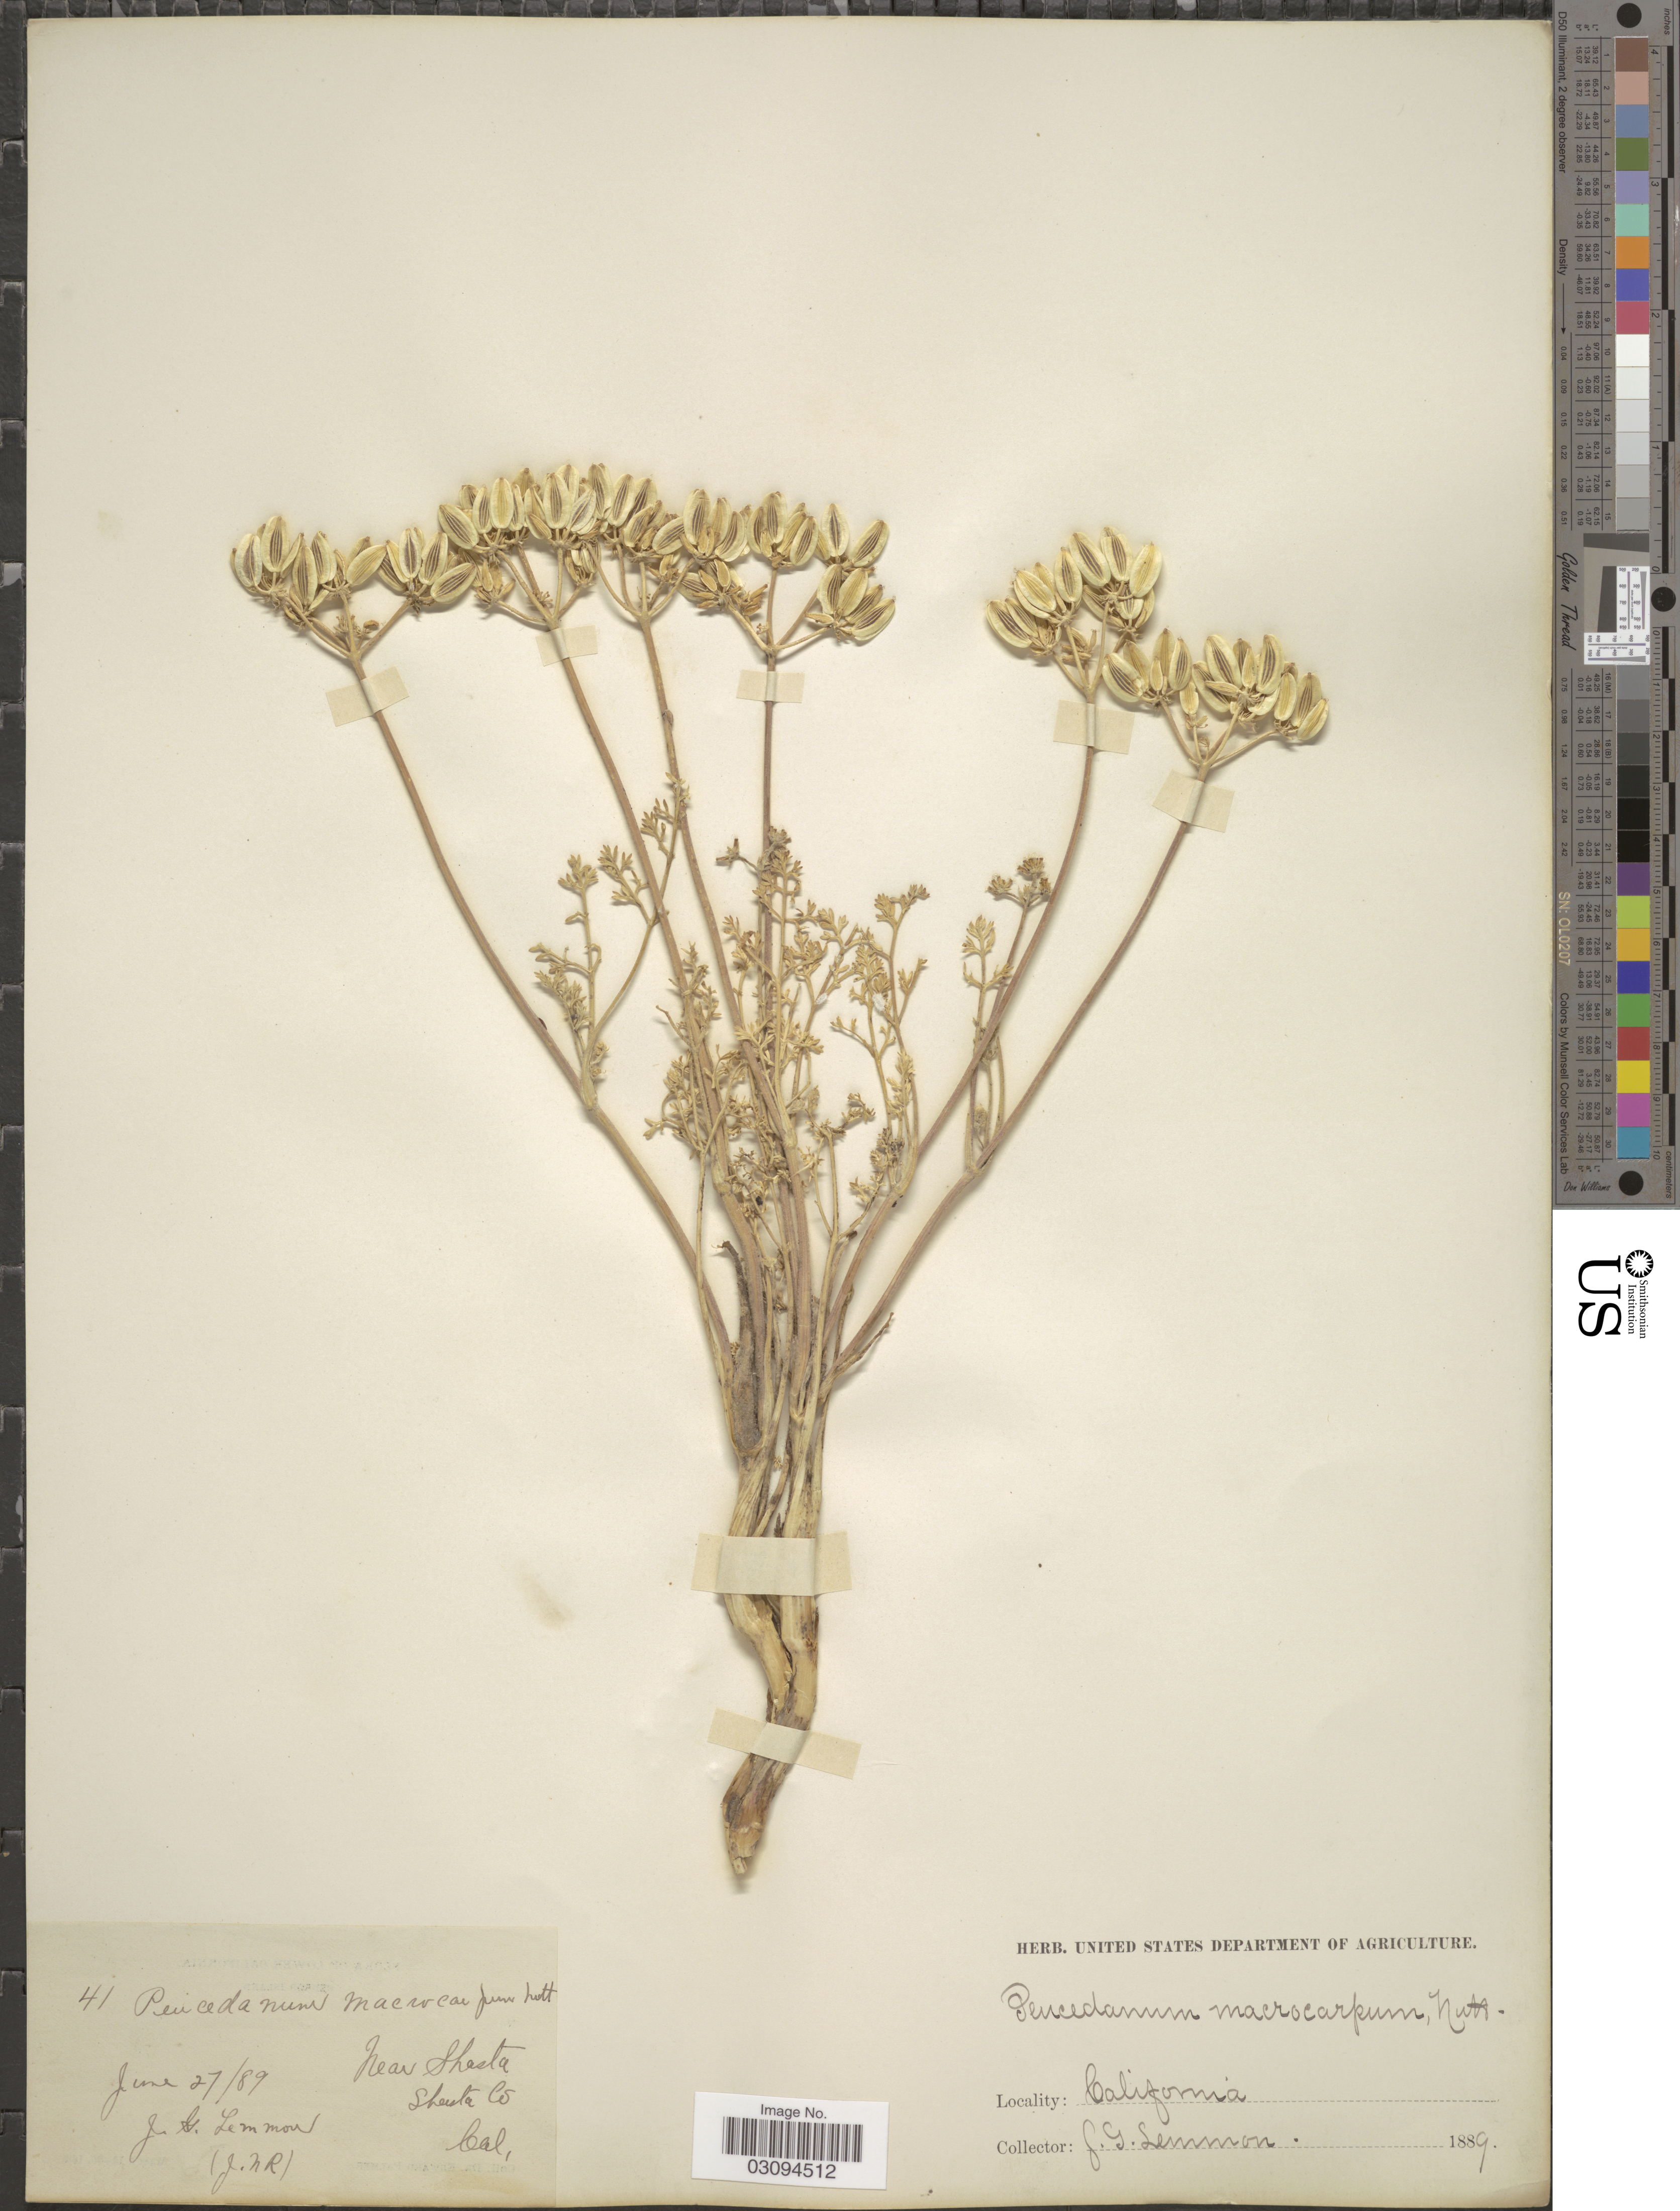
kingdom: Plantae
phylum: Tracheophyta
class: Magnoliopsida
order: Apiales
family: Apiaceae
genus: Lomatium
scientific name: Lomatium macrocarpum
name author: (Hook. et al.) J.M. Coult. & Rose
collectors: J. Lemmon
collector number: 41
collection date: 1889-06-27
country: United States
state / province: California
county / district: Shasta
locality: Near Shasta. Shasta Co. Cal.